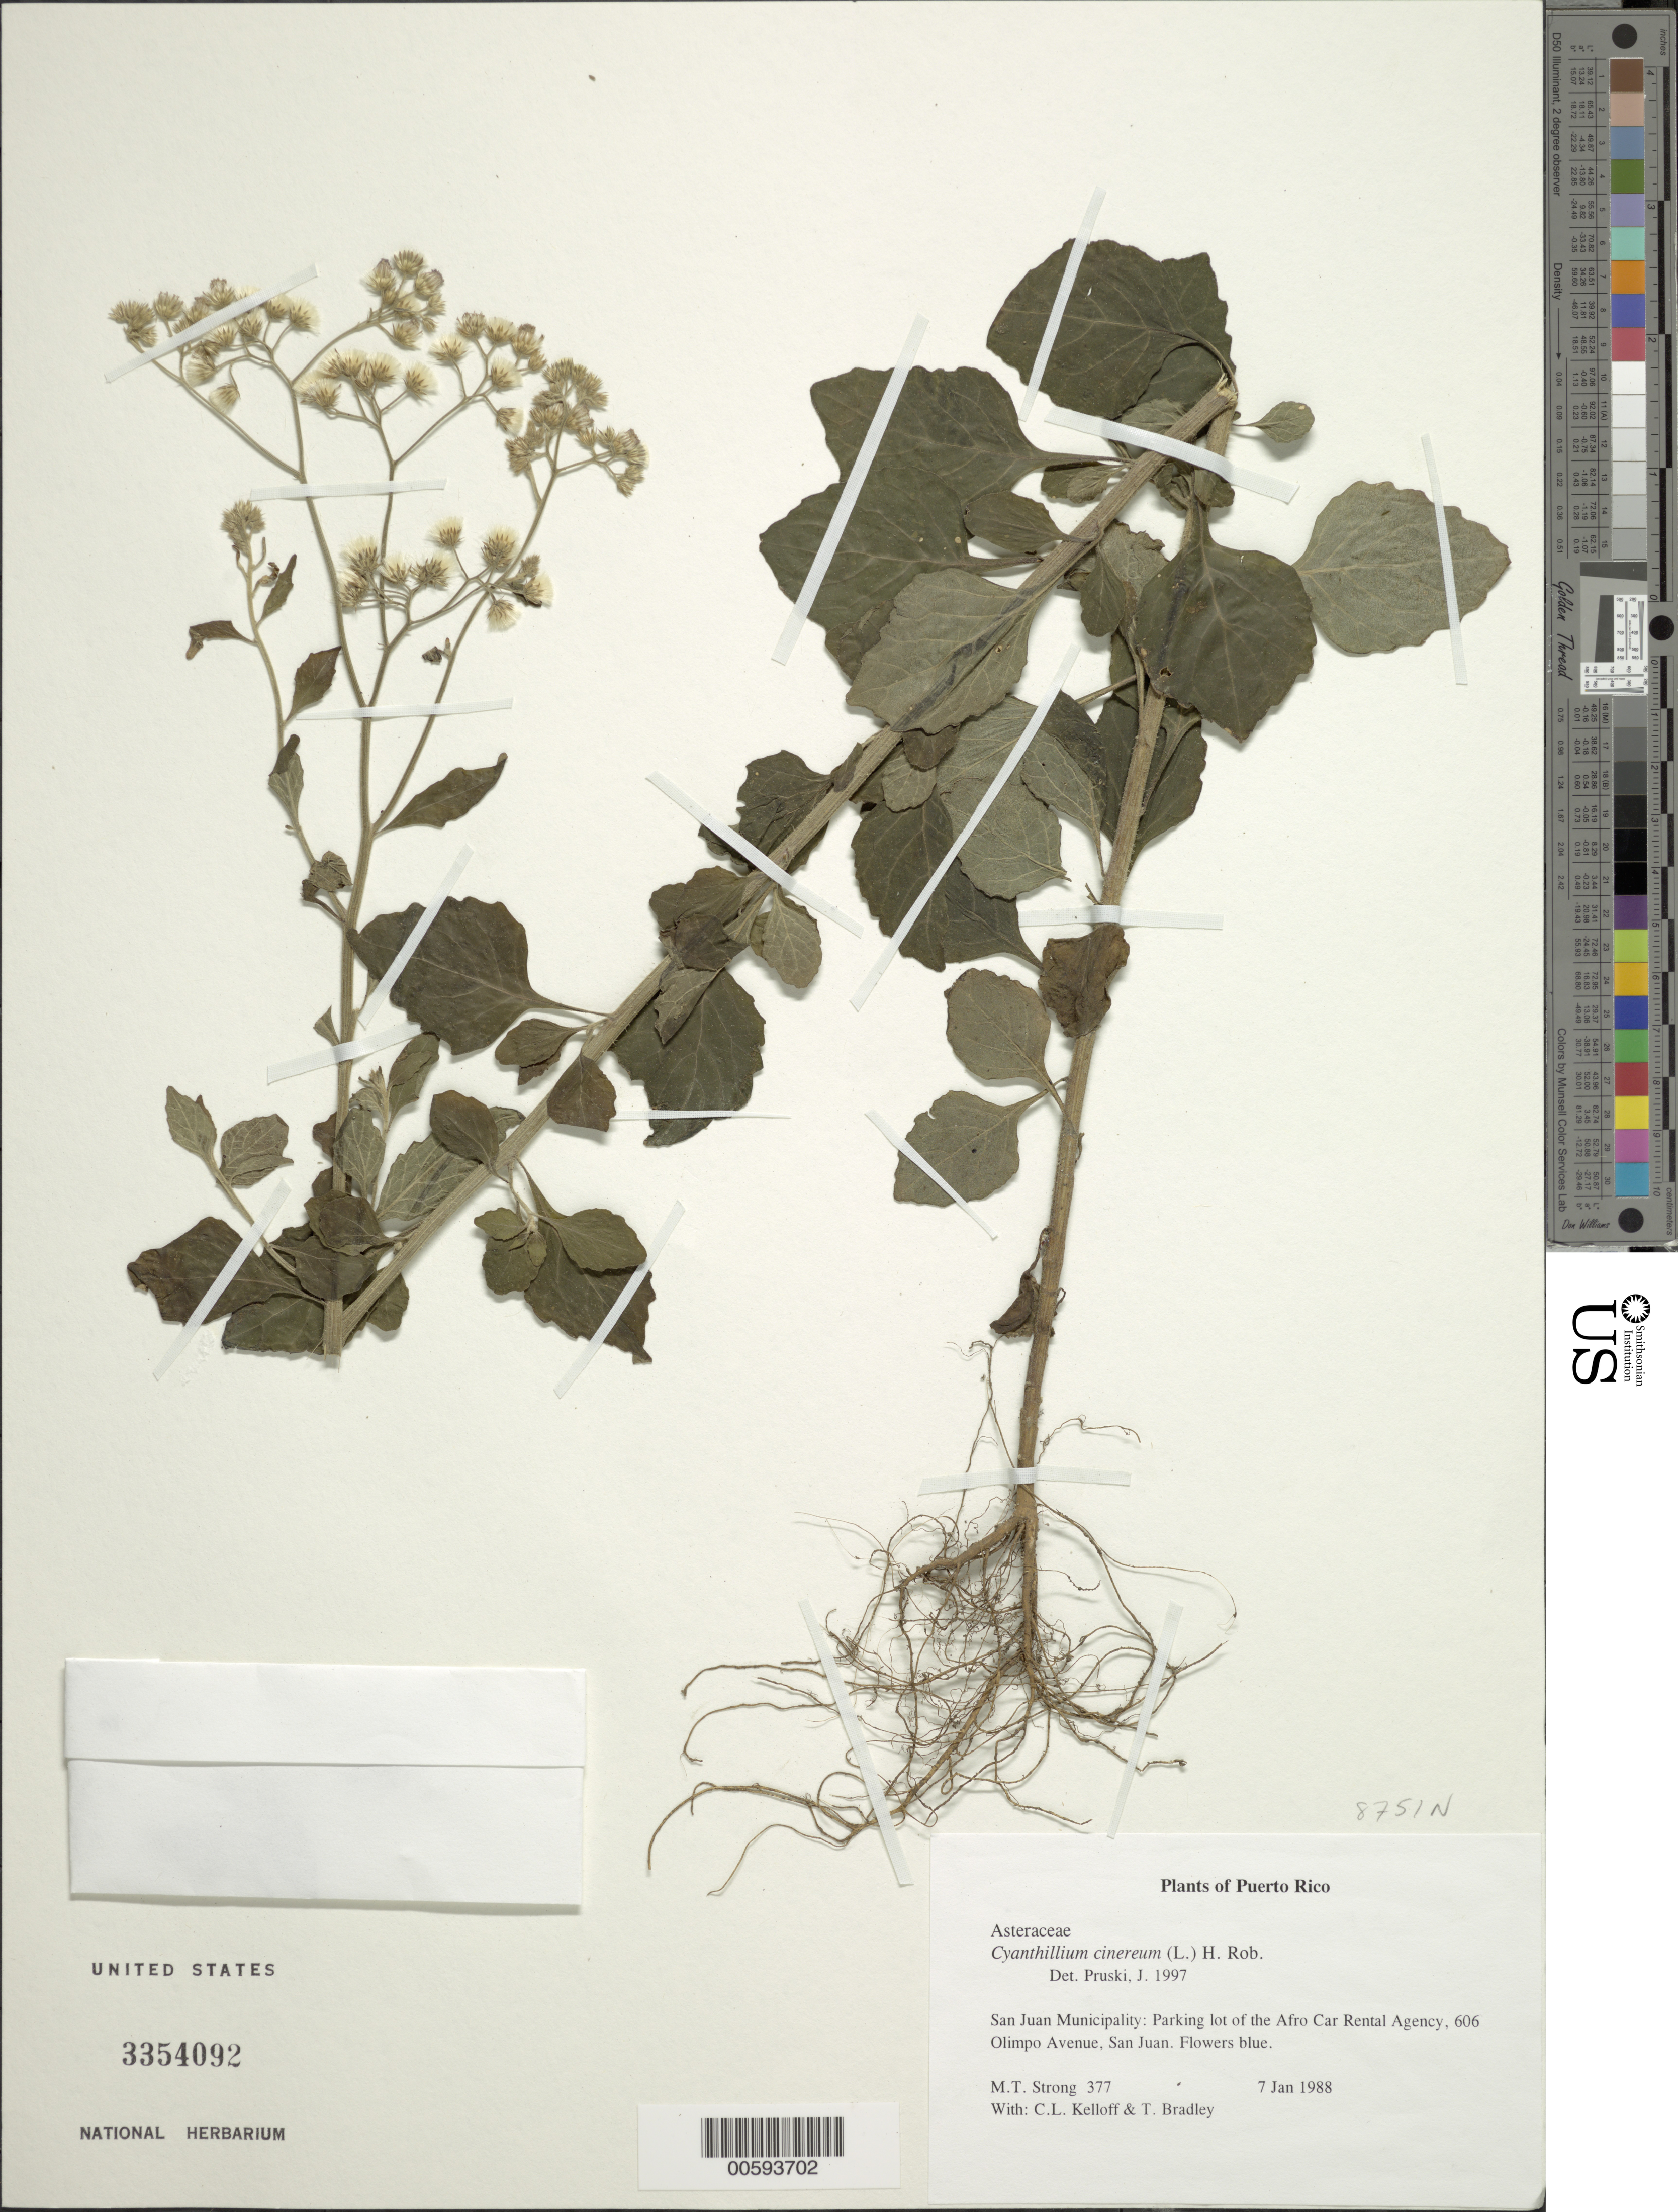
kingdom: Plantae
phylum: Tracheophyta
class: Magnoliopsida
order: Asterales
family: Asteraceae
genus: Cyanthillium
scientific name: Cyanthillium cinereum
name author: (L.) H. Rob.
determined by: Pruski, J. F.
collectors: M. T. Strong, C. L. Kelloff & T. Bradley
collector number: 377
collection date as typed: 07 Jan 1988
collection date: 1988-01-07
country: Puerto Rico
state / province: San Juan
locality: San Juan Municipality: Parking lot of the Afro Car Rental Agency, 606 Olimpo Avenue, San Juan.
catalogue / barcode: US 3354092